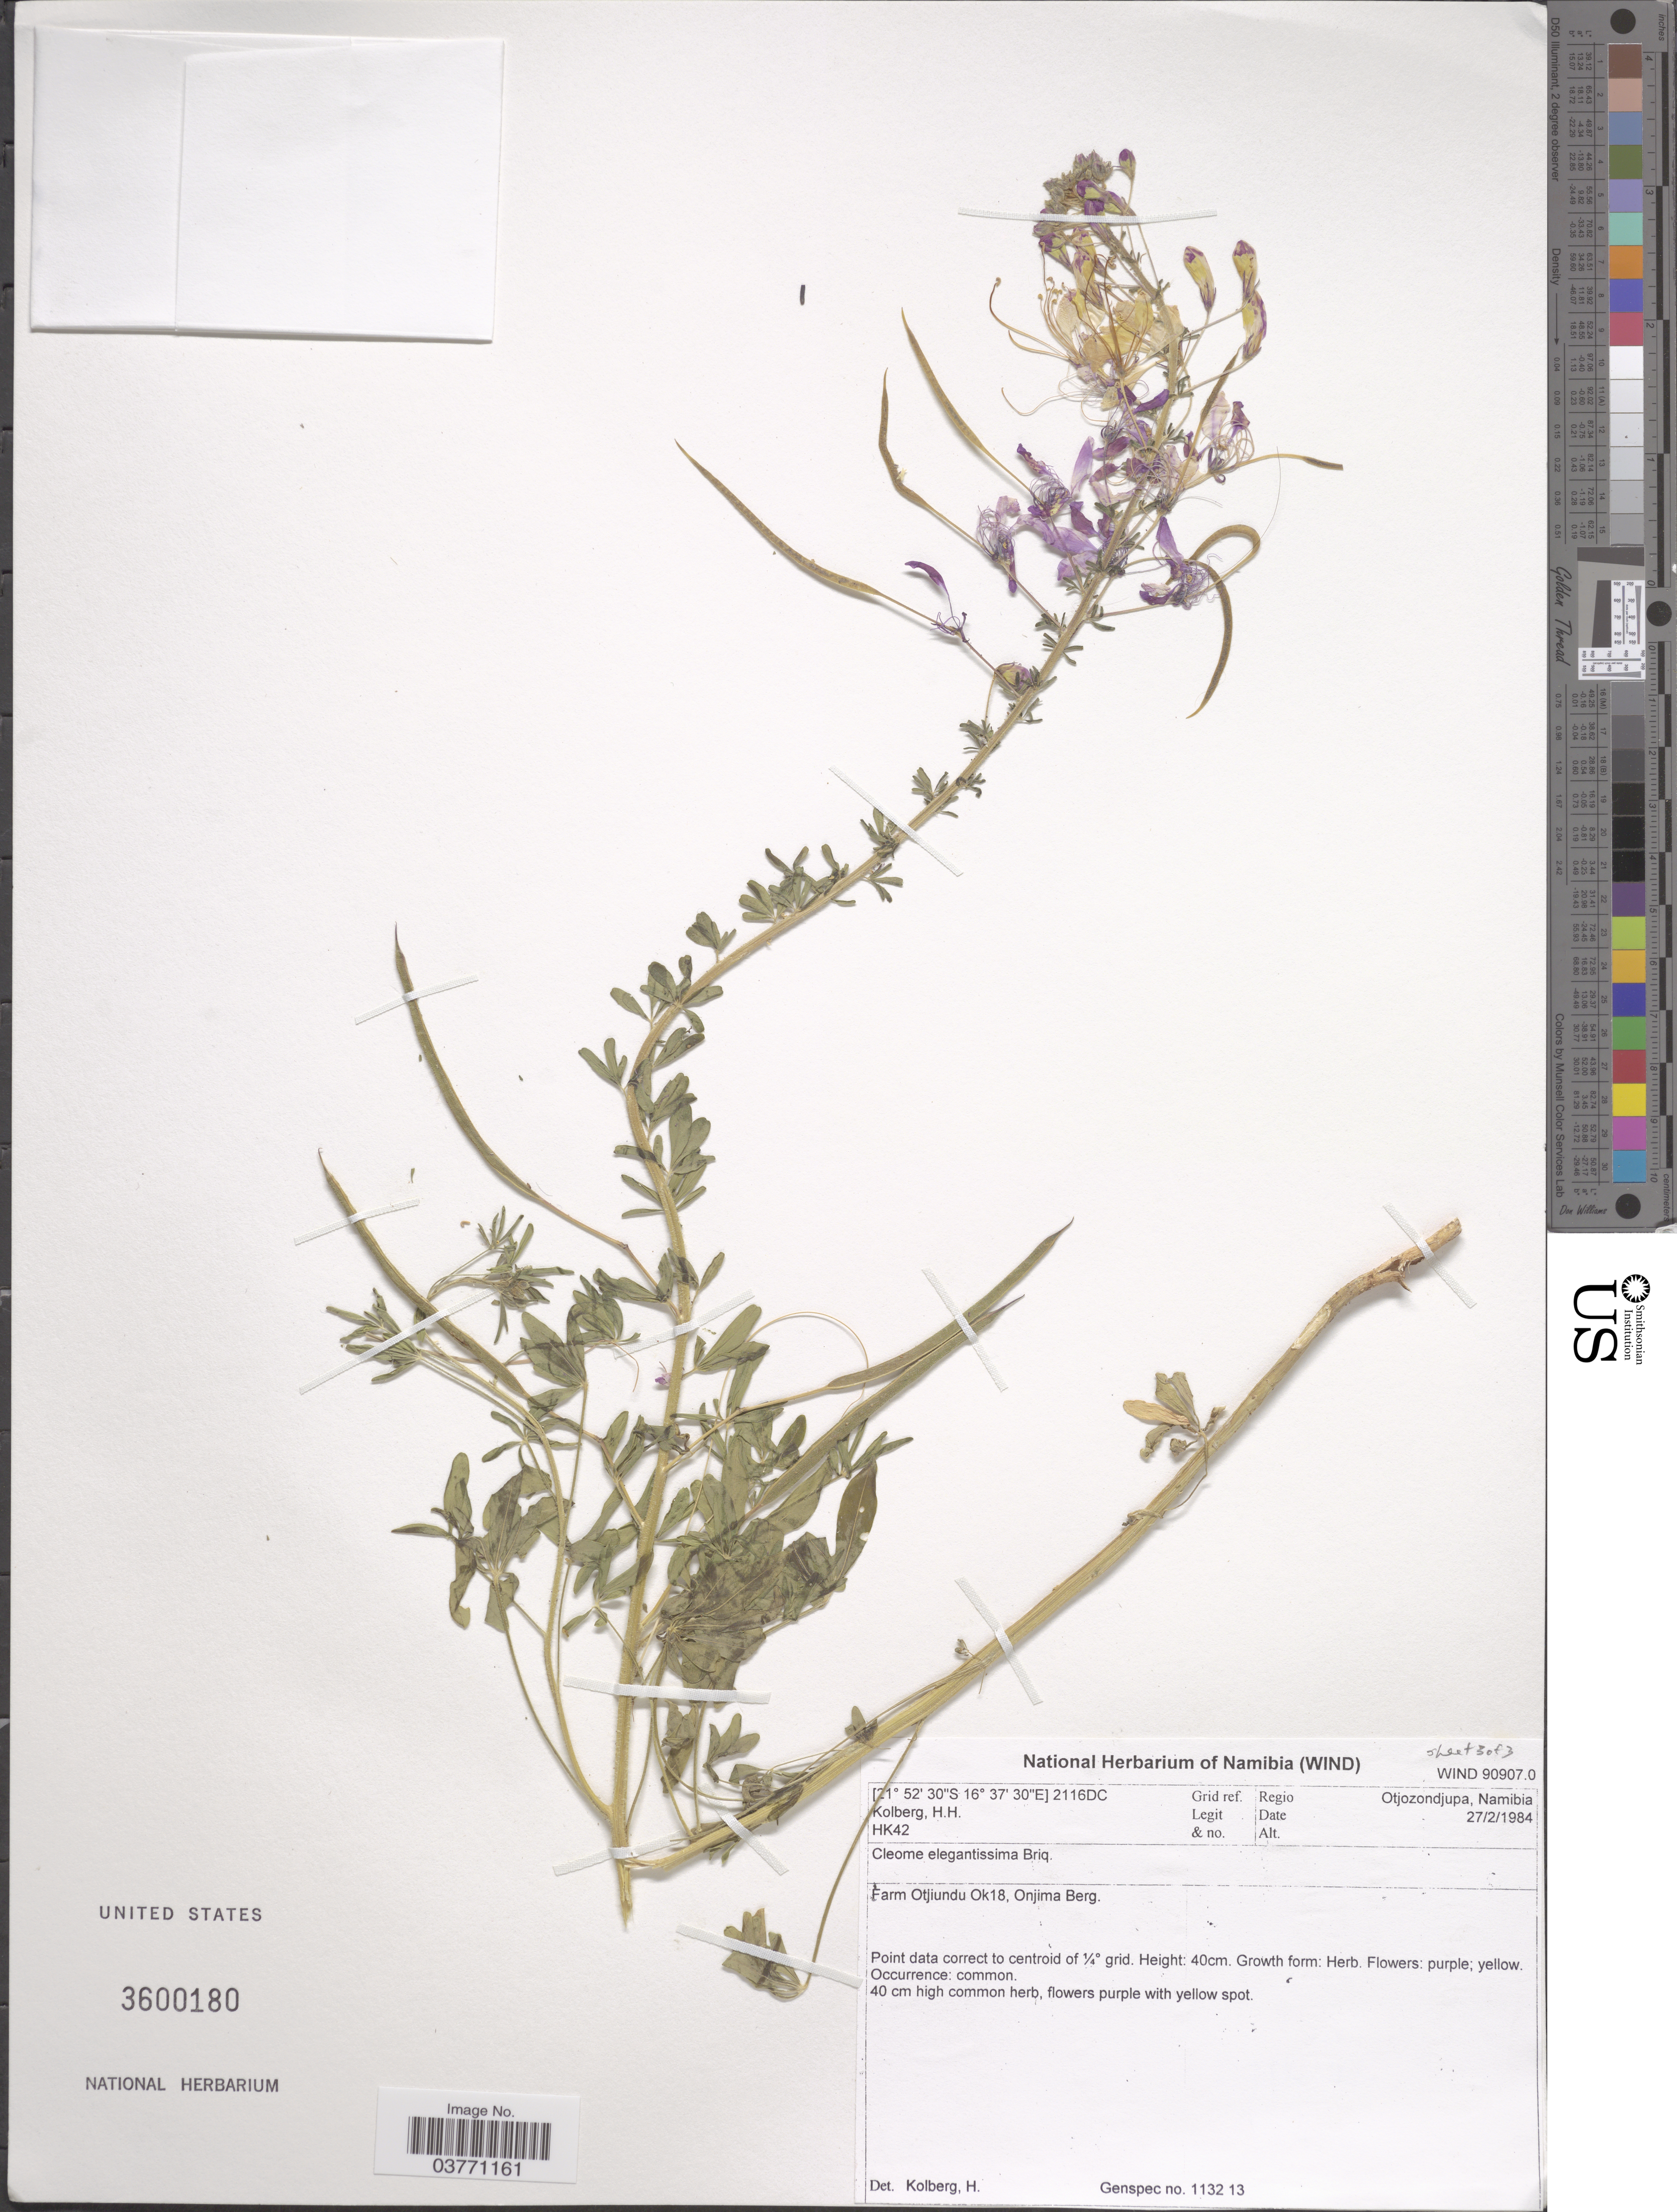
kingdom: Plantae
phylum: Tracheophyta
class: Magnoliopsida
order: Brassicales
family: Cleomaceae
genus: Sieruela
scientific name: Sieruela elegantissima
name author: (Briq.) Roalson & J.C. Hall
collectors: H. H. Kolberg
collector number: HK42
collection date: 1984-02-27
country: Namibia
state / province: Otjozondjupa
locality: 2116DC Grid ref. Farm Otjiundu OK18, Onjima Berg.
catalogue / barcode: US 3600180